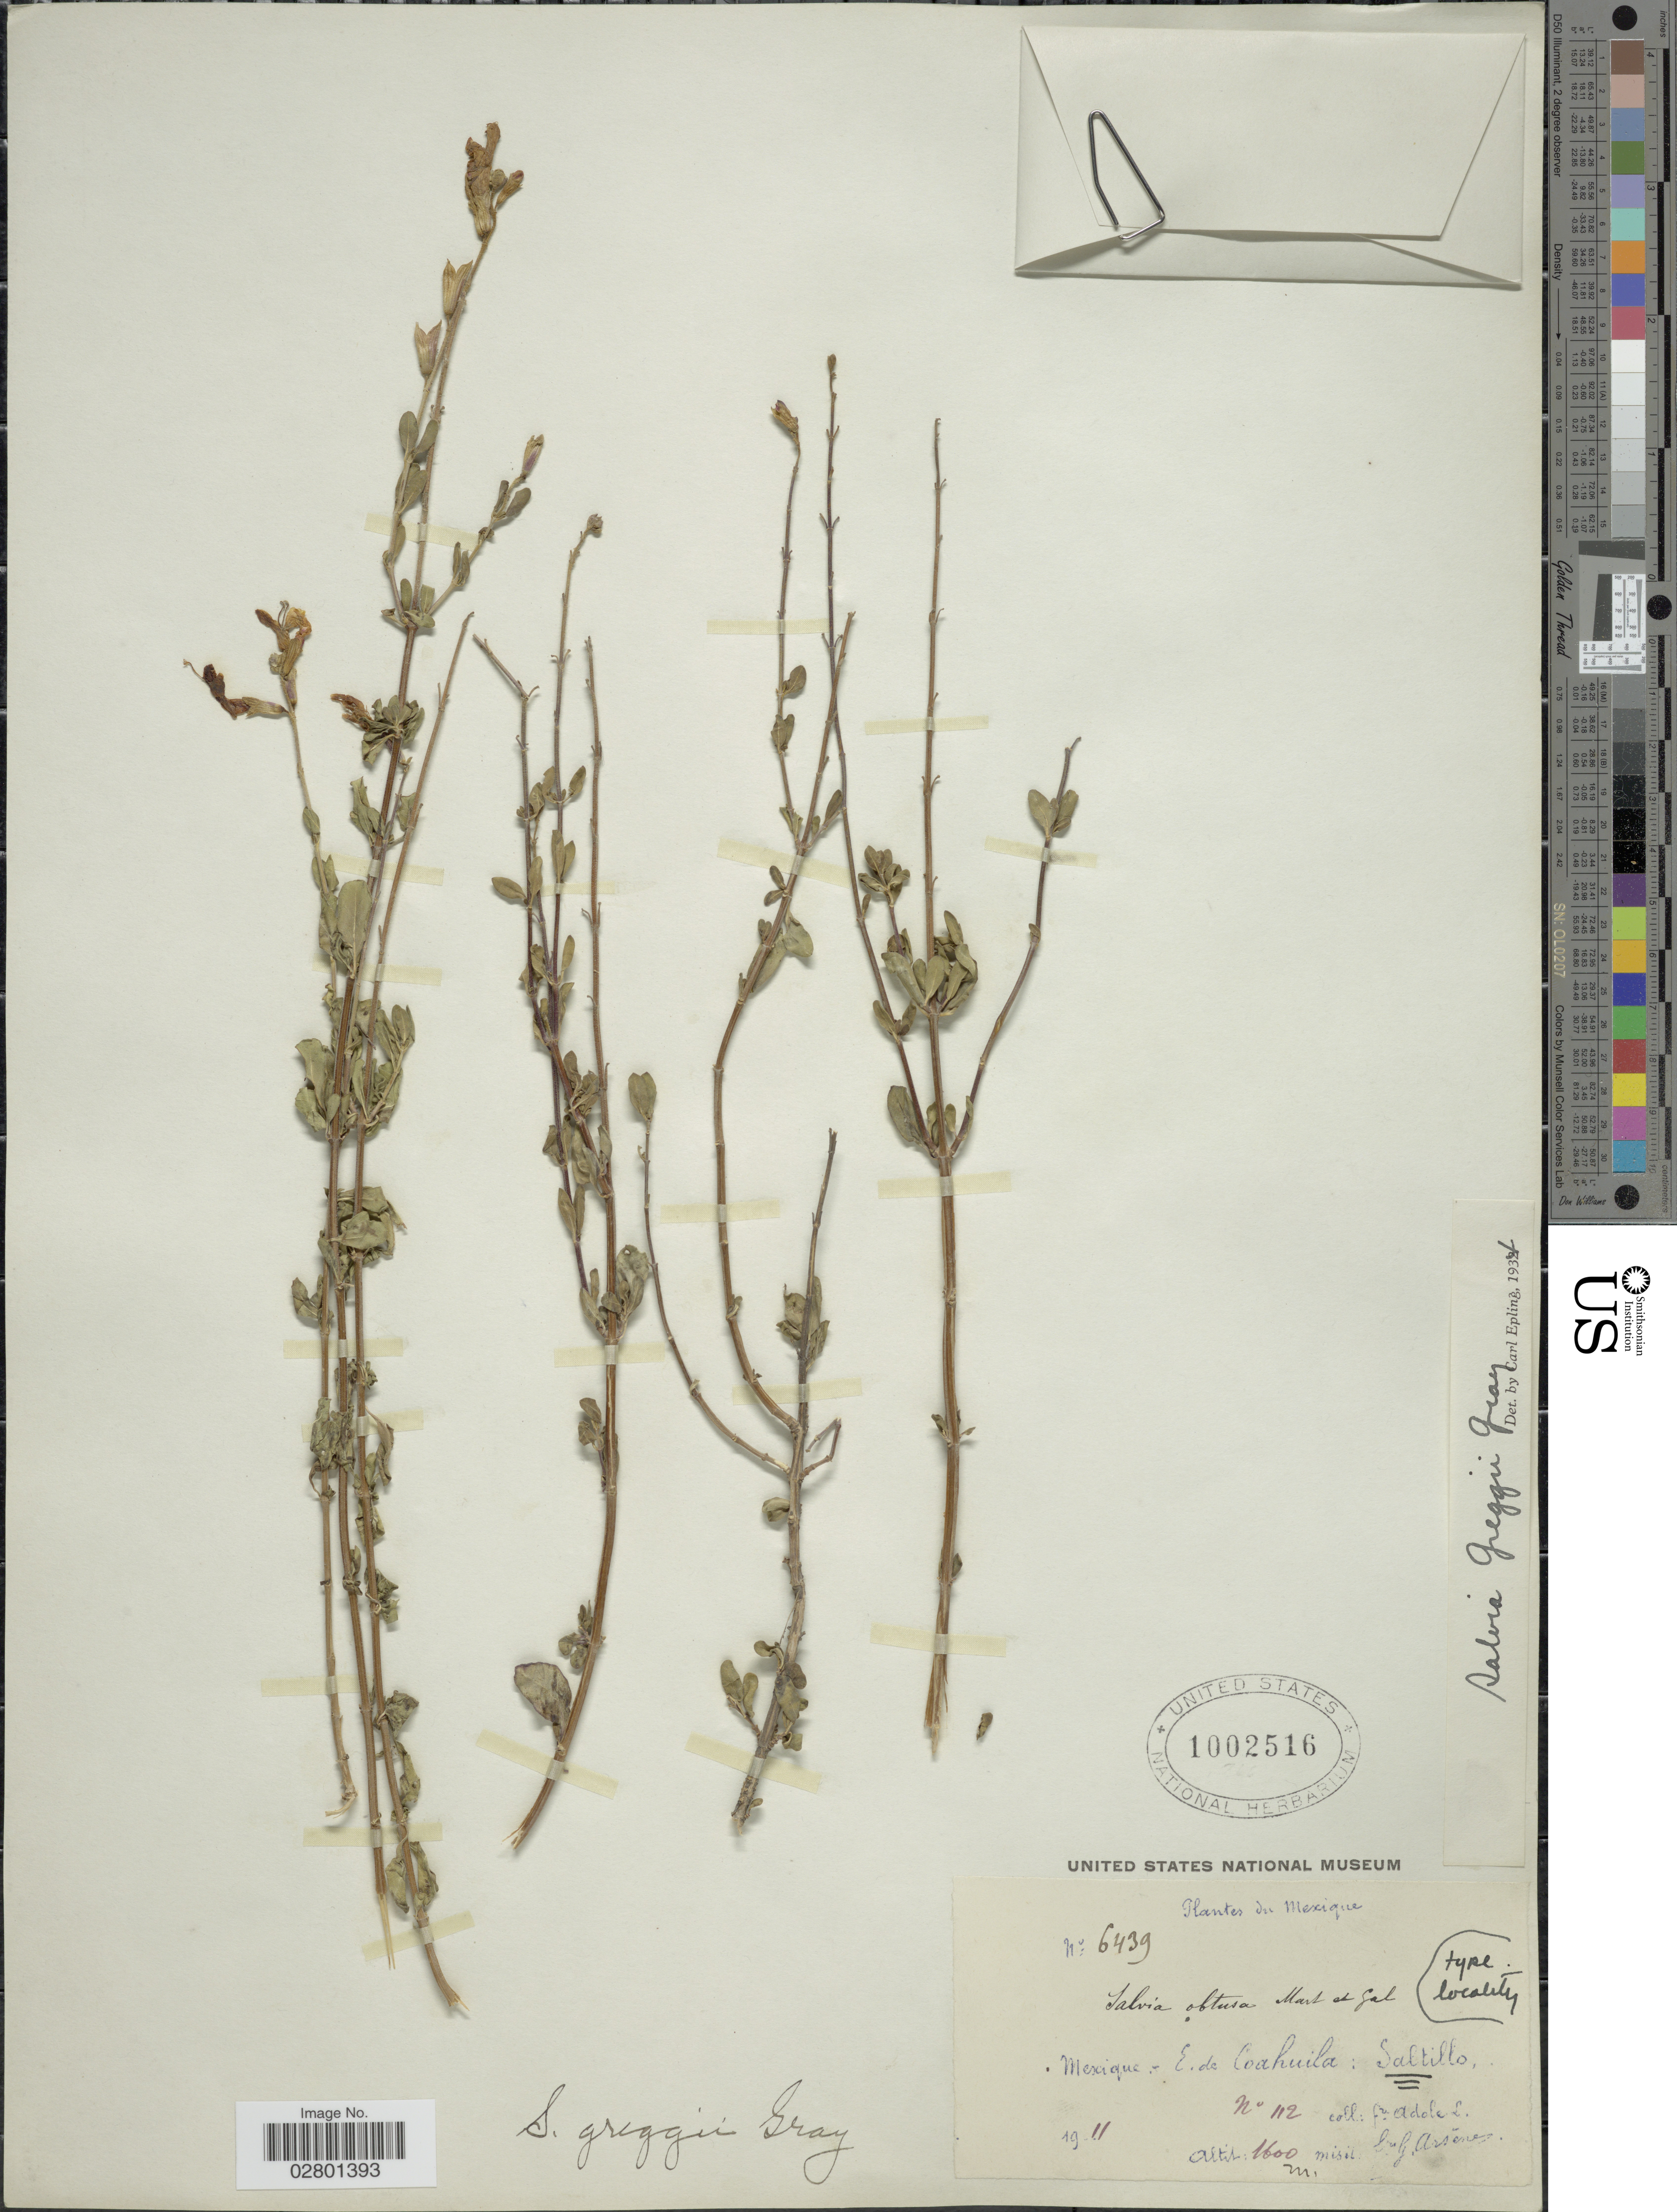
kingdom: Plantae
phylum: Tracheophyta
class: Magnoliopsida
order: Lamiales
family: Lamiaceae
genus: Salvia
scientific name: Salvia greggii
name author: A. Gray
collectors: Bro. Adole & Bro. G. Arsène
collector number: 6439/112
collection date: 1911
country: Mexico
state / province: Coahuila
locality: E. de Coahuila, Saltillo.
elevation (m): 1600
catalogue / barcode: US 1002516